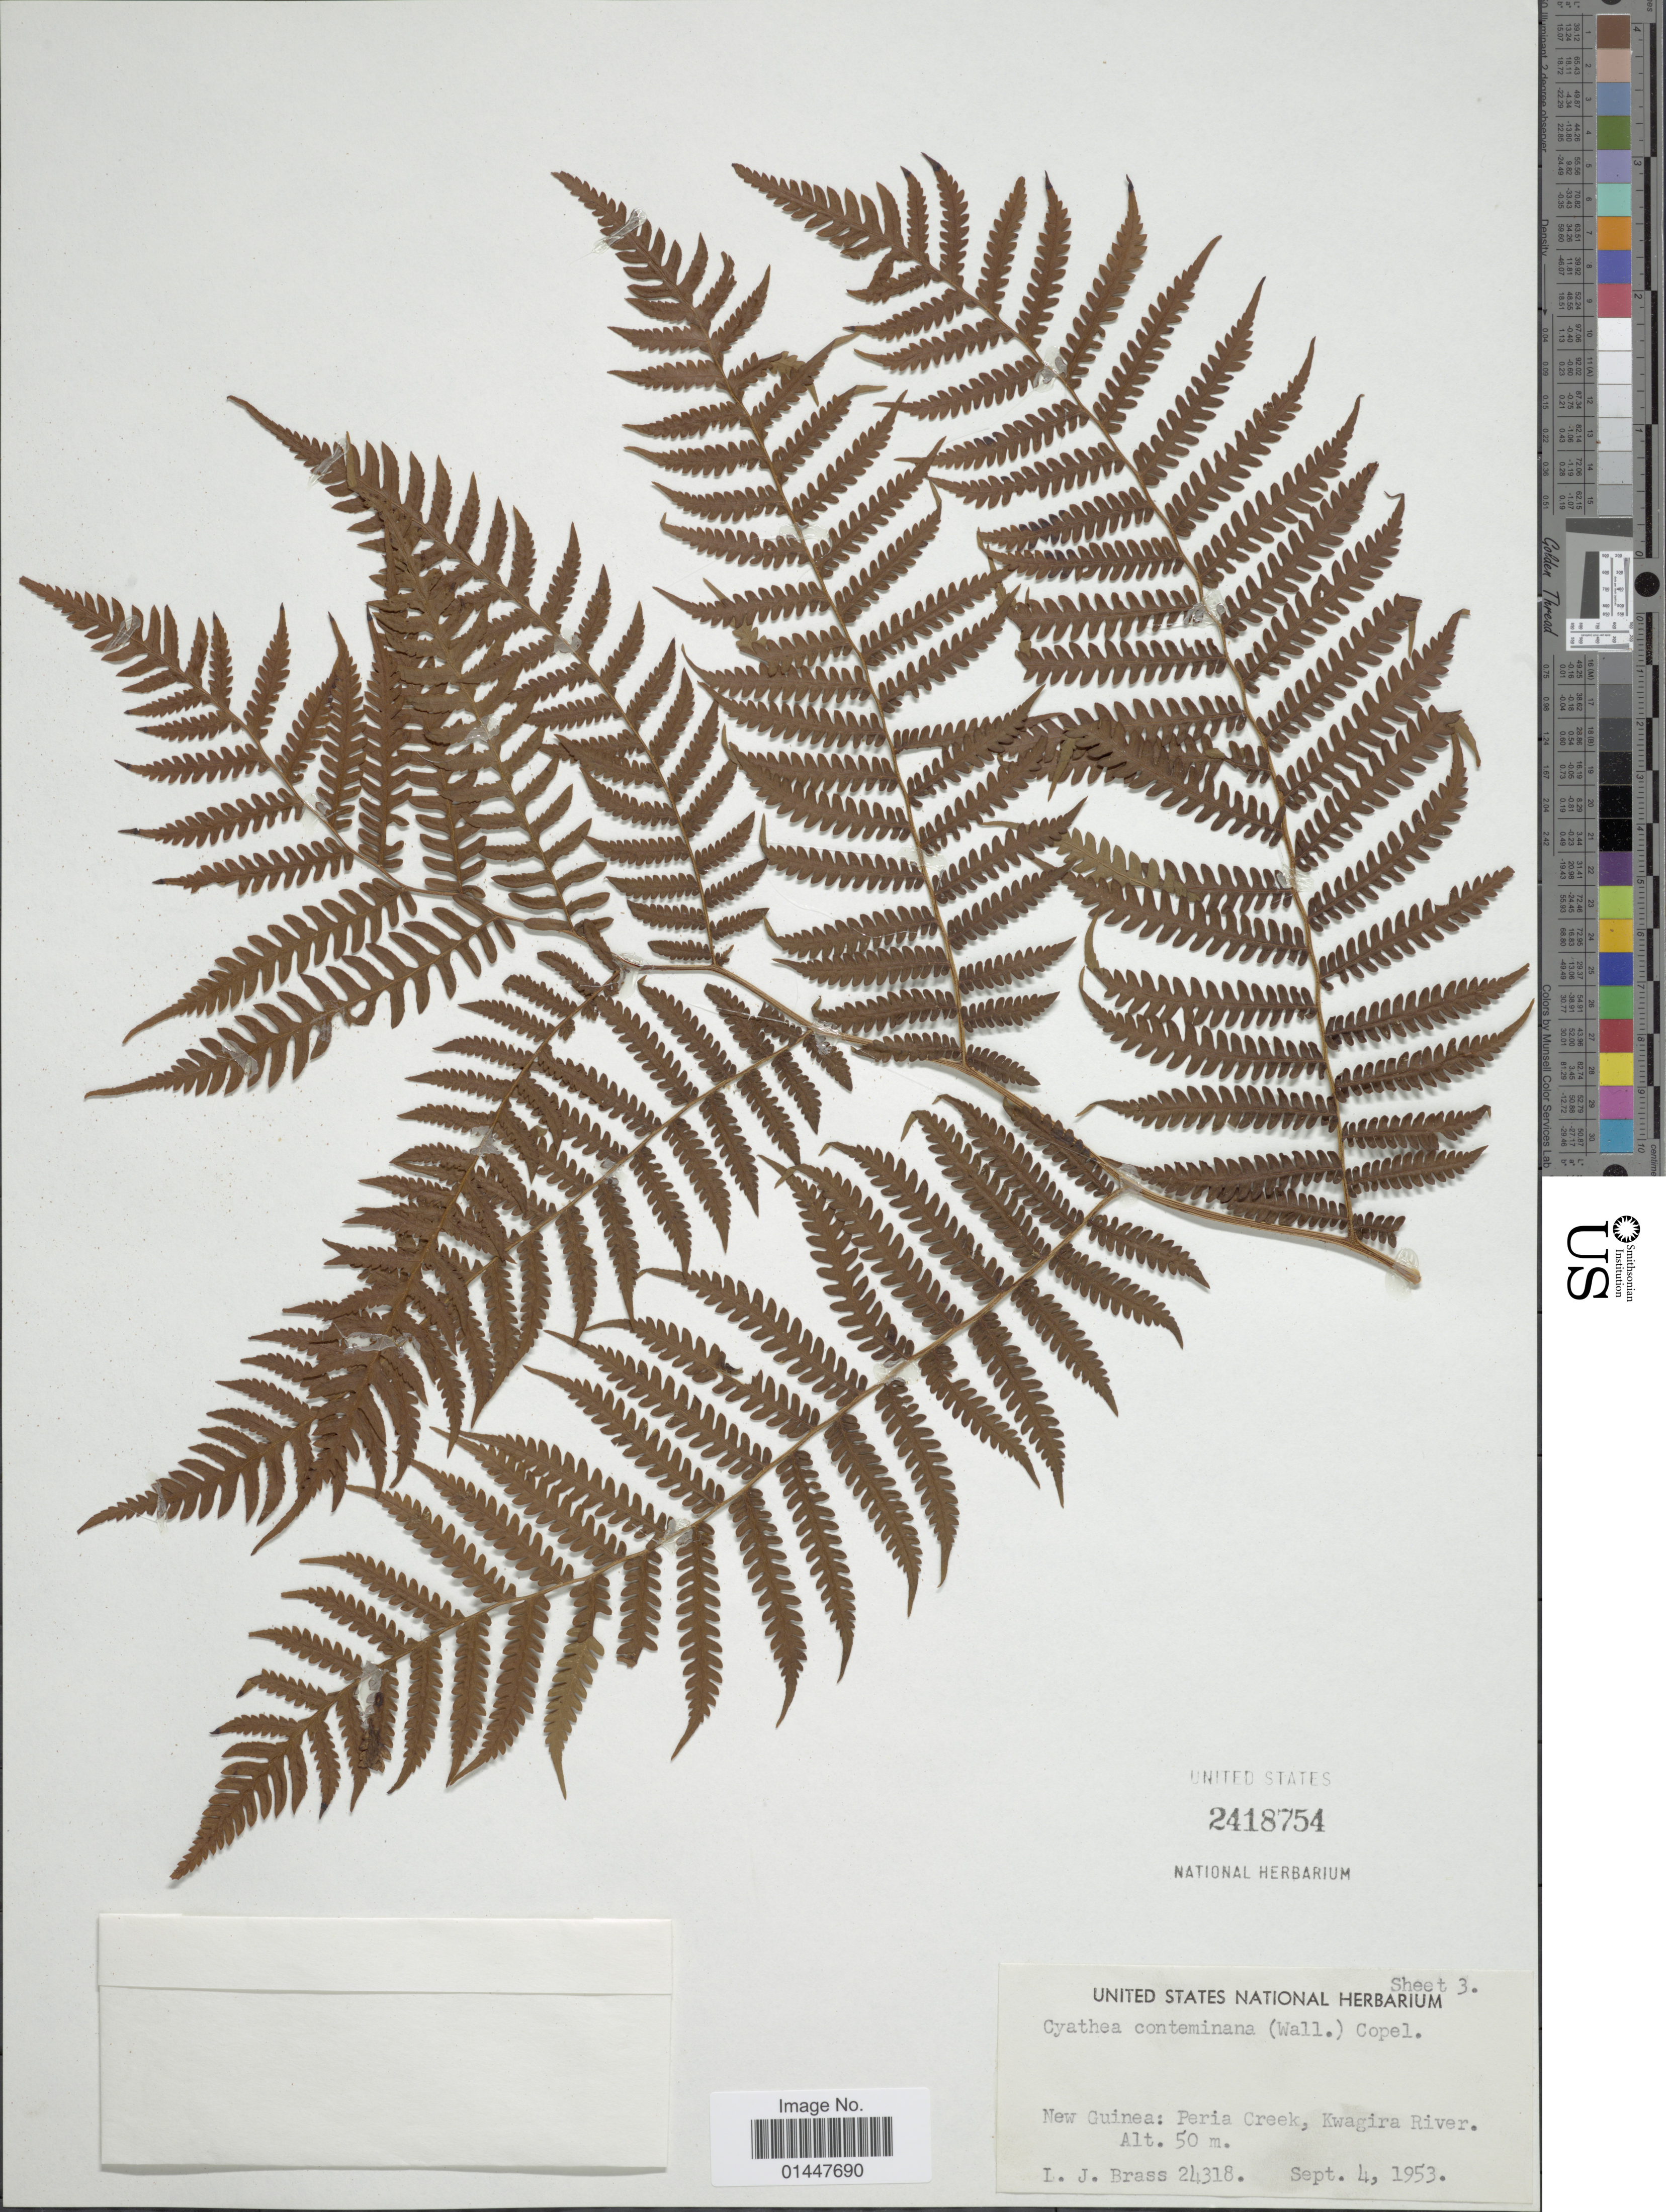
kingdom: Plantae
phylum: Tracheophyta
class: Polypodiopsida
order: Cyatheales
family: Cyatheaceae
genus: Sphaeropteris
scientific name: Sphaeropteris glauca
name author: (Blume) R.M. Tryon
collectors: L. J. Brass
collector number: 24318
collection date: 1953-09-04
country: Papua New Guinea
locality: New Guinea: Peria Creek, Kwagira River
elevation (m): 50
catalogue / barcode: US 2418754